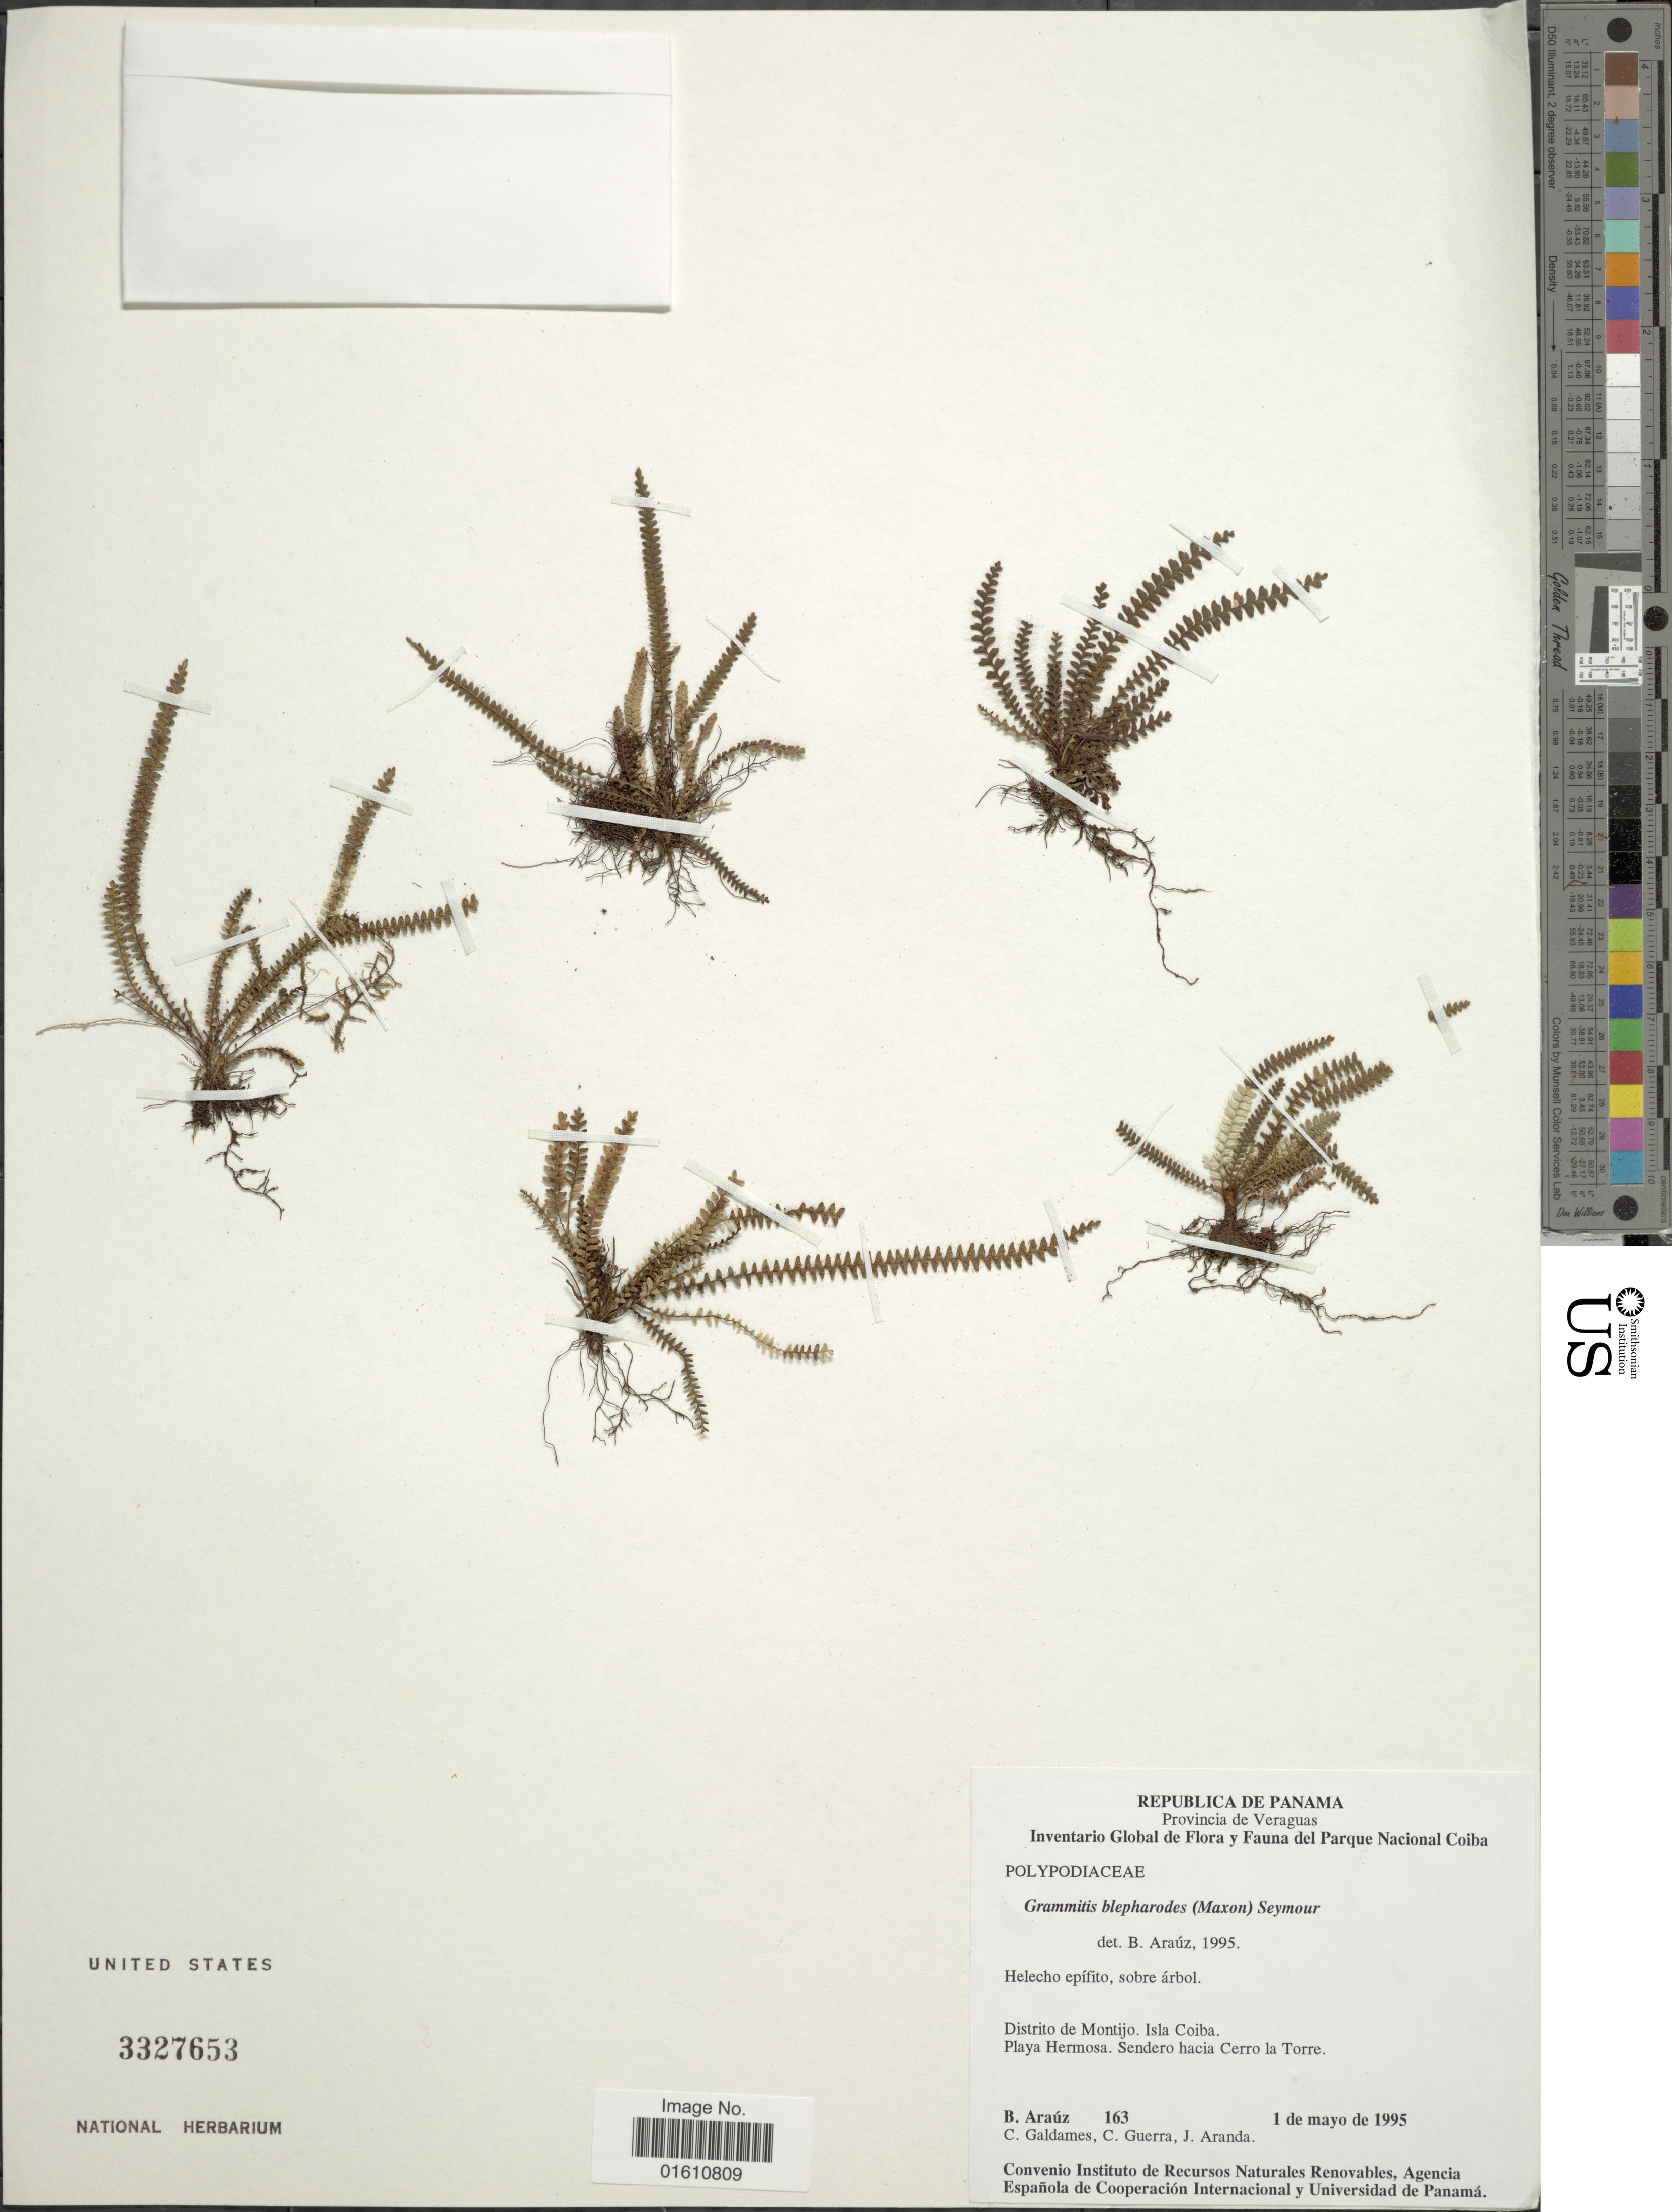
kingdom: Plantae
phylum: Tracheophyta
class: Polypodiopsida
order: Polypodiales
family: Polypodiaceae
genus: Moranopteris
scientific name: Moranopteris taenifolia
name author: (Jenman) R. Y. Hirai & J. Prado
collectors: B. Araúz, C. Galdames, C. Guerra & J. Aranda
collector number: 163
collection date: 1995-05-01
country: Panama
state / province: Veraguas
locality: Provincia de Veraguas, Distrito de Montijo, Isla Coiba, Playa Hermosa, Sendero hacia Cerro la Torre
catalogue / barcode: US 3327653